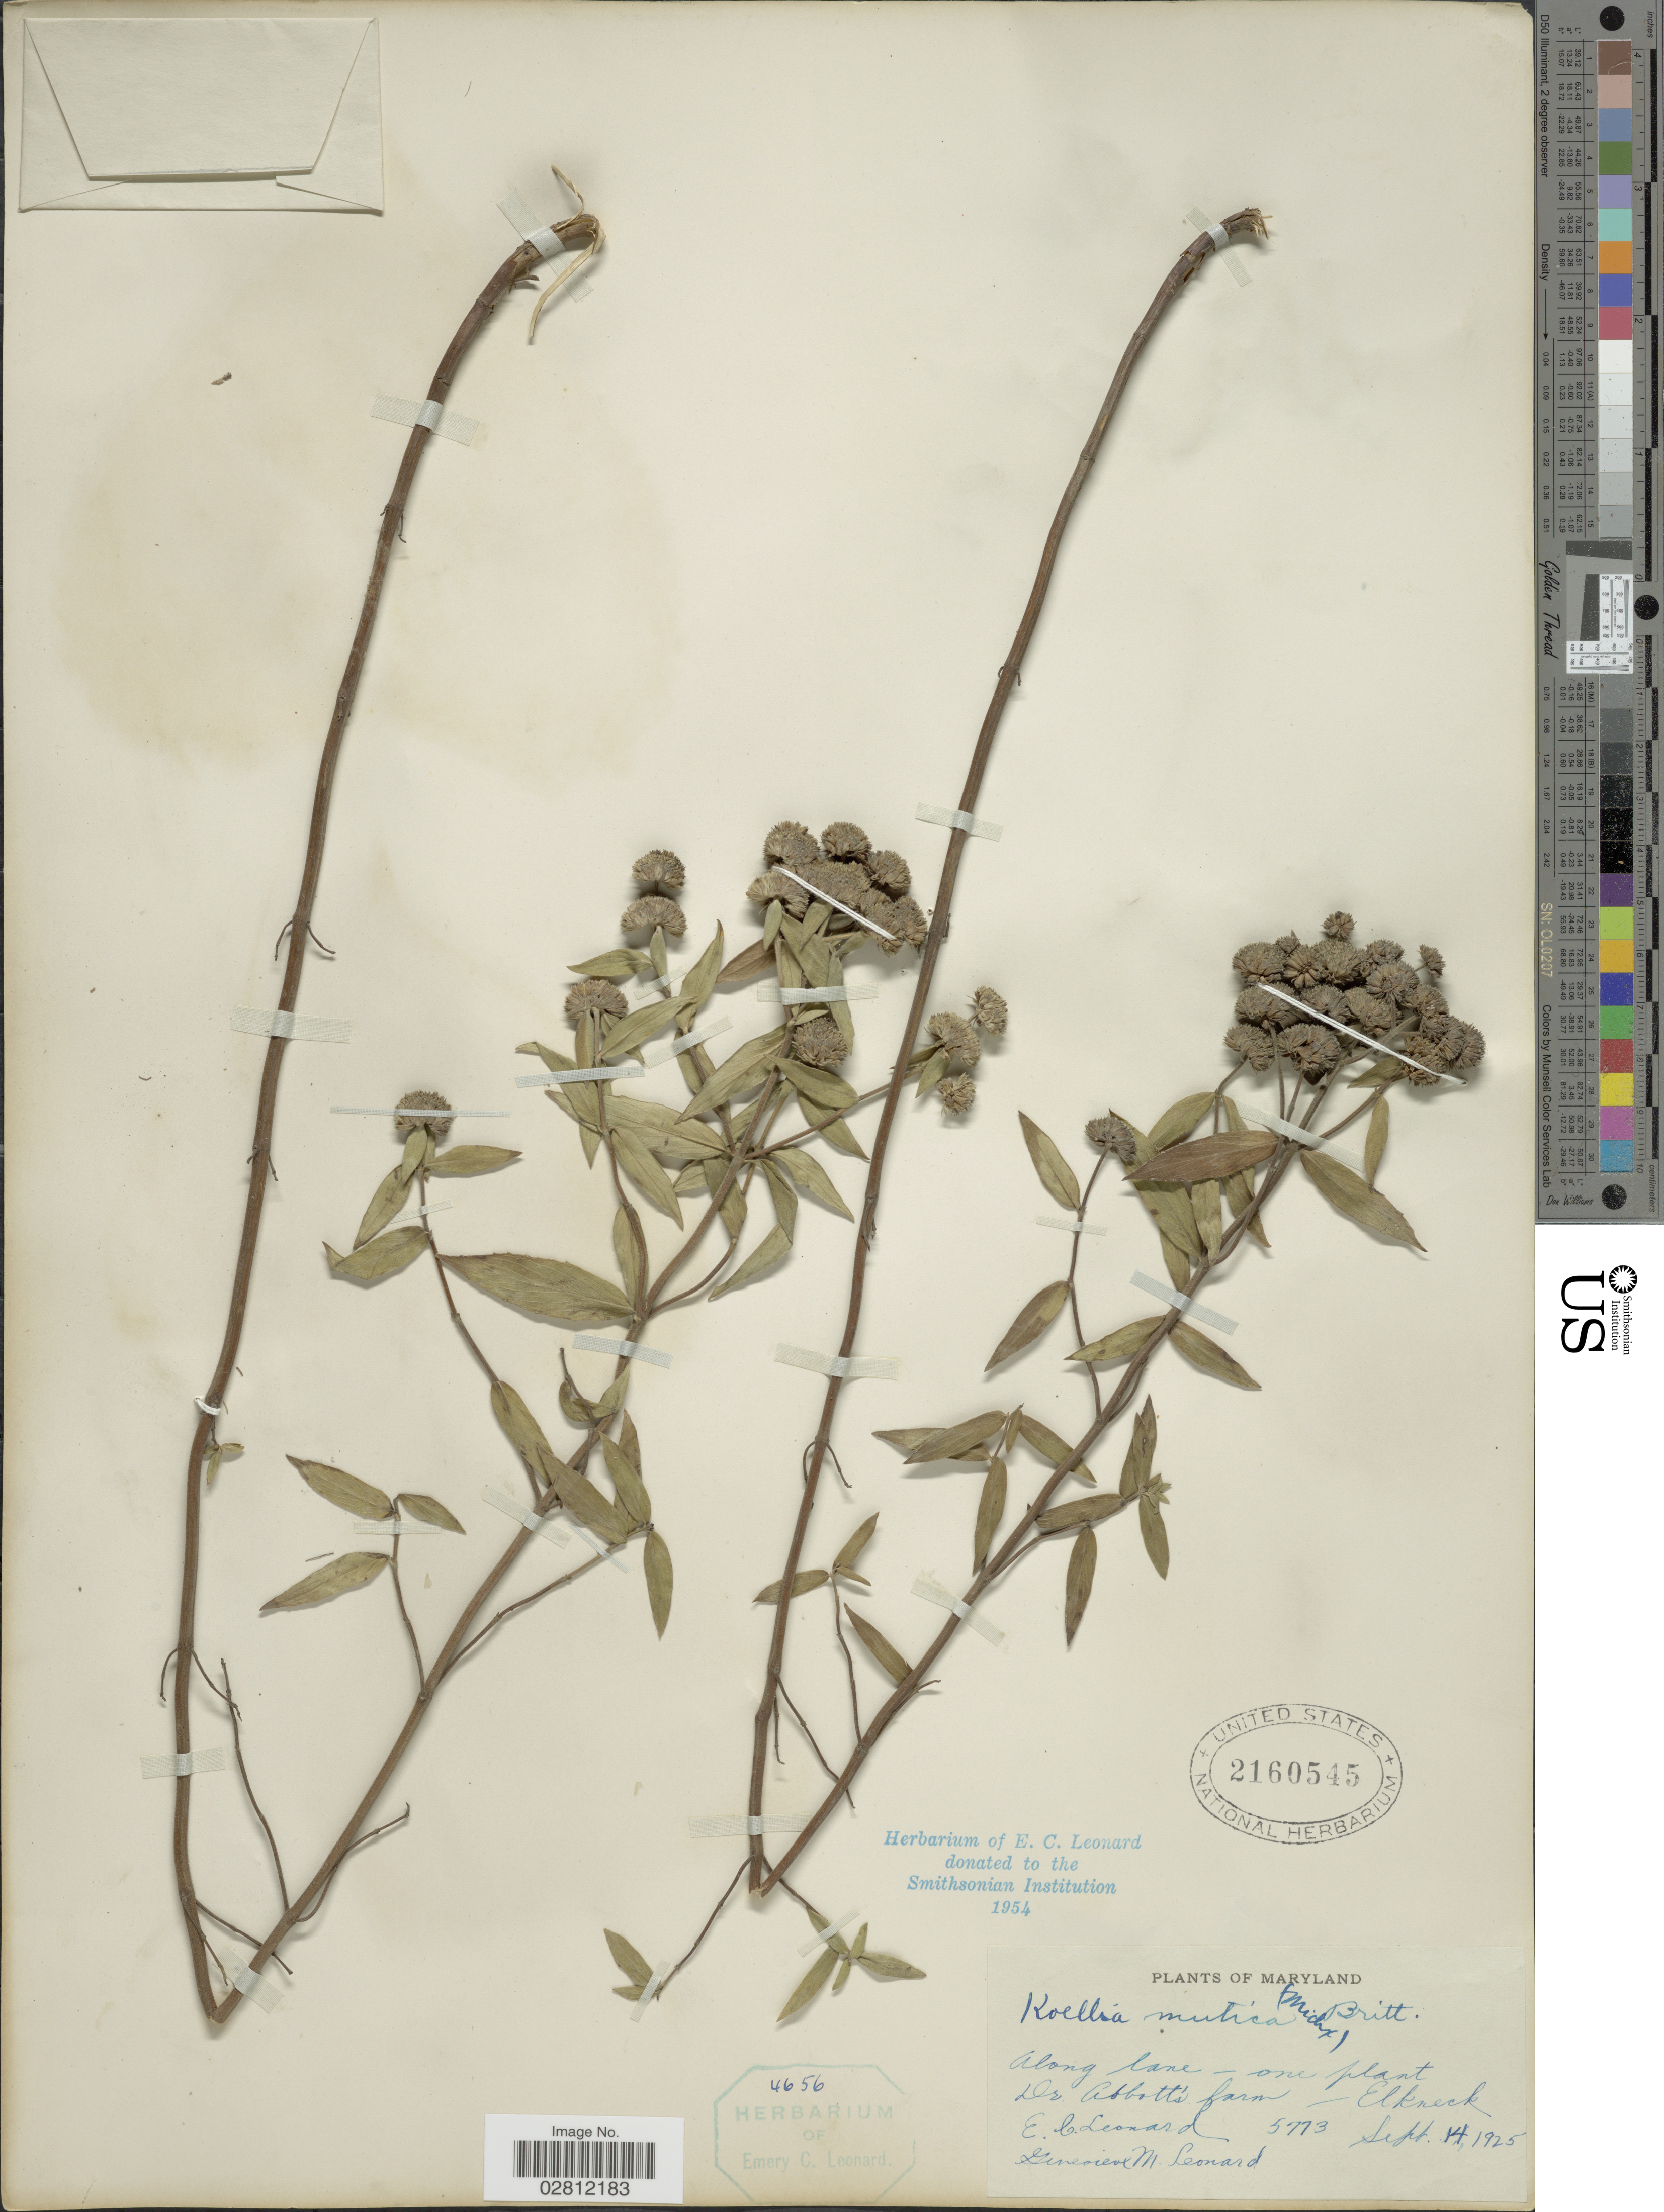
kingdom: Plantae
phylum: Tracheophyta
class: Magnoliopsida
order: Lamiales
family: Lamiaceae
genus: Pycnanthemum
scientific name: Pycnanthemum muticum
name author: (Michx.) Pers.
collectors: E. C. Leonard & G. M. Leonard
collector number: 5773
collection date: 1925-09-14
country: United States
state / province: Maryland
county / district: Cecil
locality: Dr Abbott's farm, Elkneck.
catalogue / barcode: US 2160545